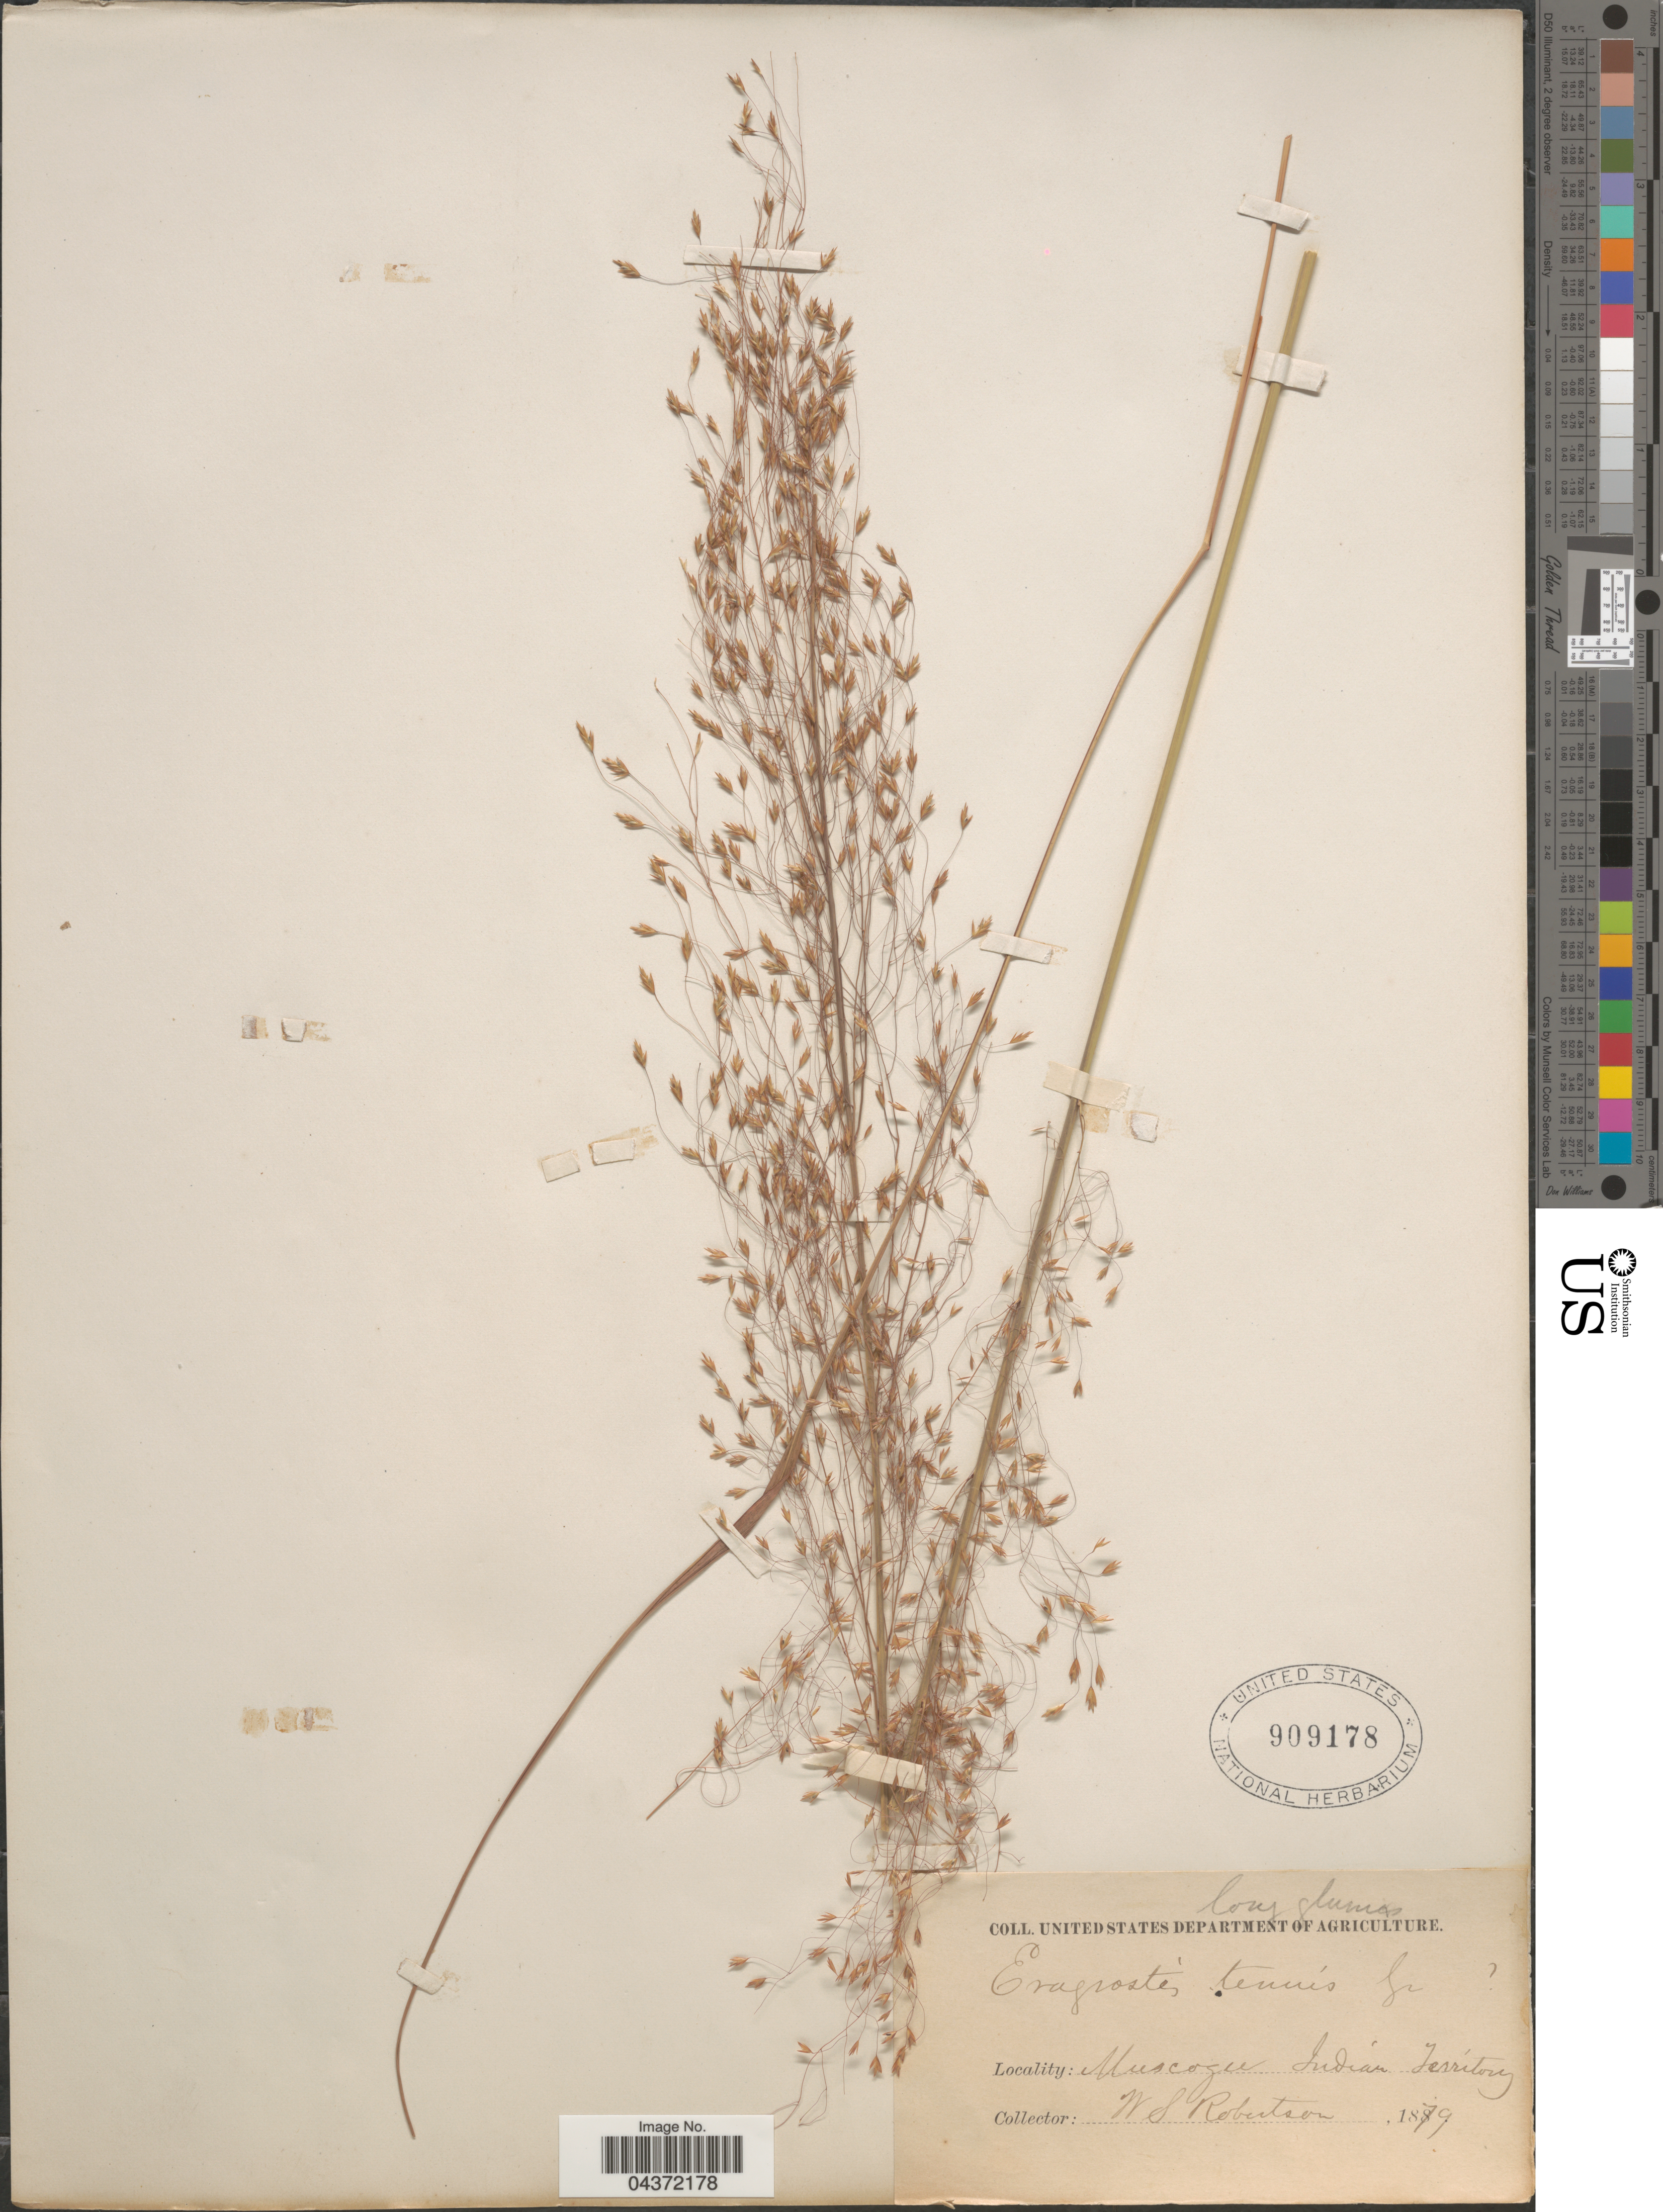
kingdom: Plantae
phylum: Tracheophyta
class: Liliopsida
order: Poales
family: Poaceae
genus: Eragrostis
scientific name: Eragrostis trichodes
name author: (Nutt.) Alph. Wood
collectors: W. Robertson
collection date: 1879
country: United States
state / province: Oklahoma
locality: Muscogee Indian Territory.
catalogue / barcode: US 909178